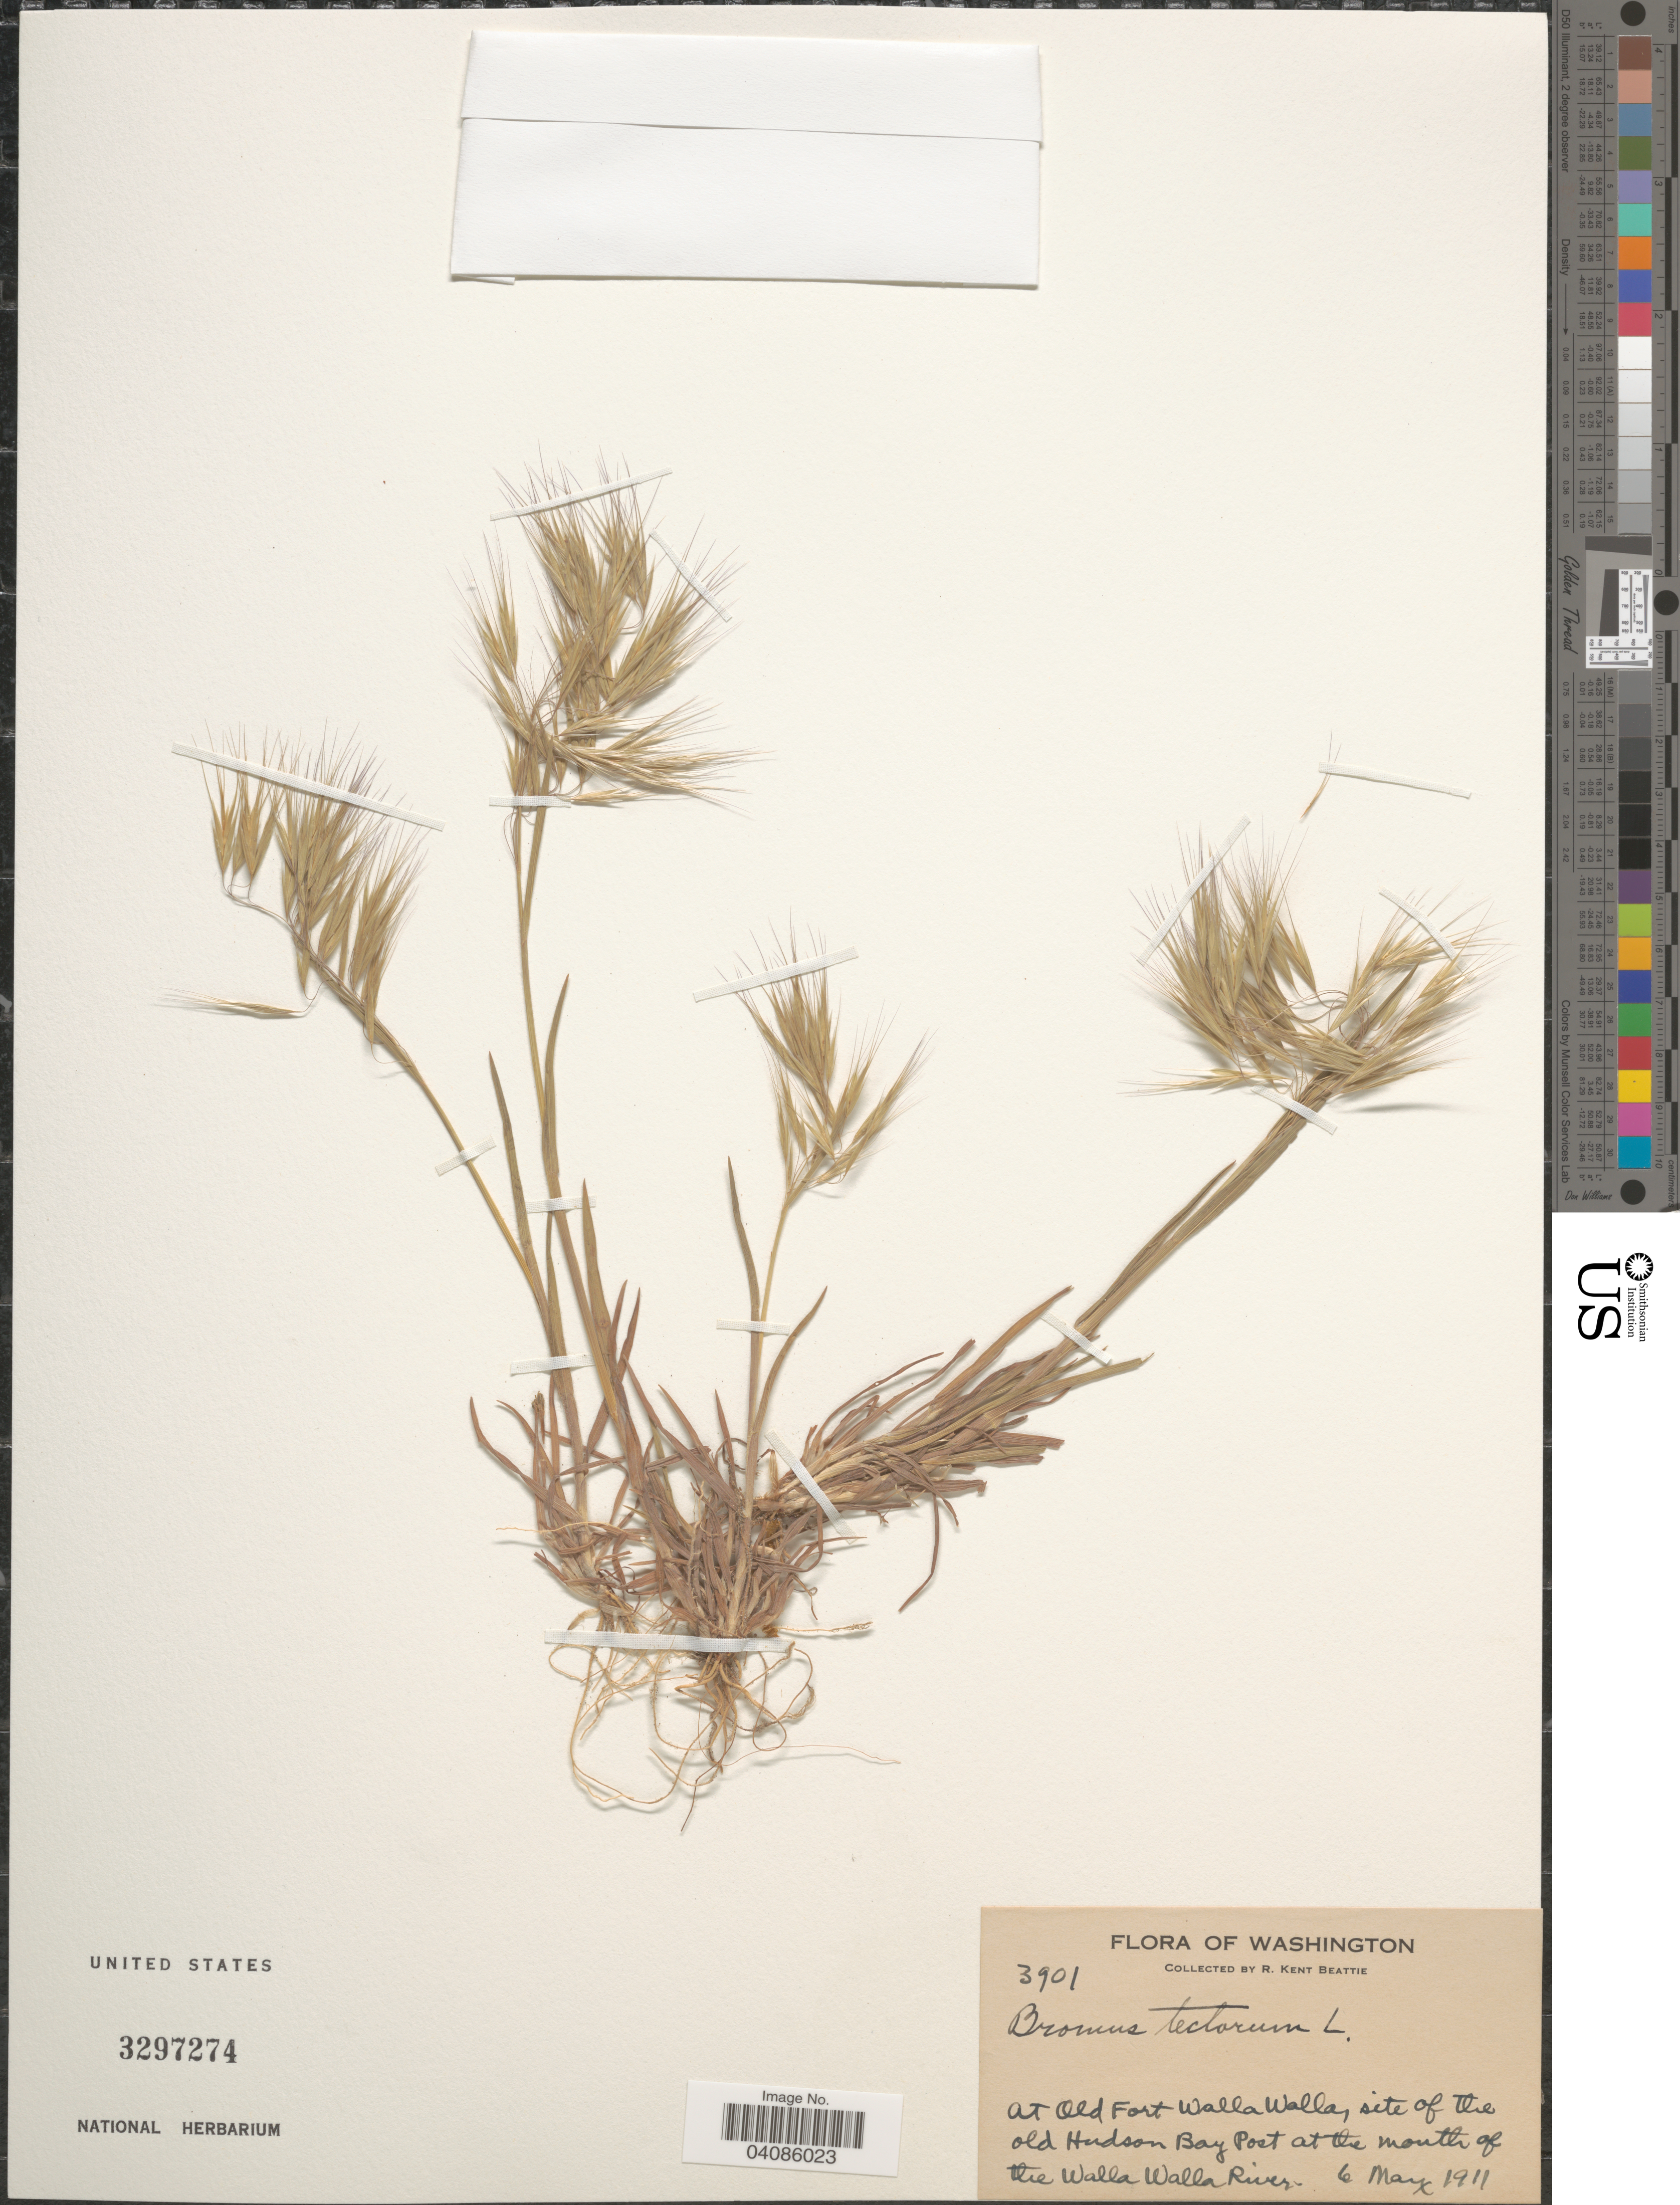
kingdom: Plantae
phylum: Tracheophyta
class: Liliopsida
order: Poales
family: Poaceae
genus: Bromus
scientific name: Bromus tectorum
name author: L.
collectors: R. K. Beattie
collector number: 3901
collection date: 1911-05-06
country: United States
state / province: Washington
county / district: Walla Walla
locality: At Old Fort Walla Walla, site of the Old Hudson Bay Post at the mouth of the Walla Walla River.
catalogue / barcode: US 3297274